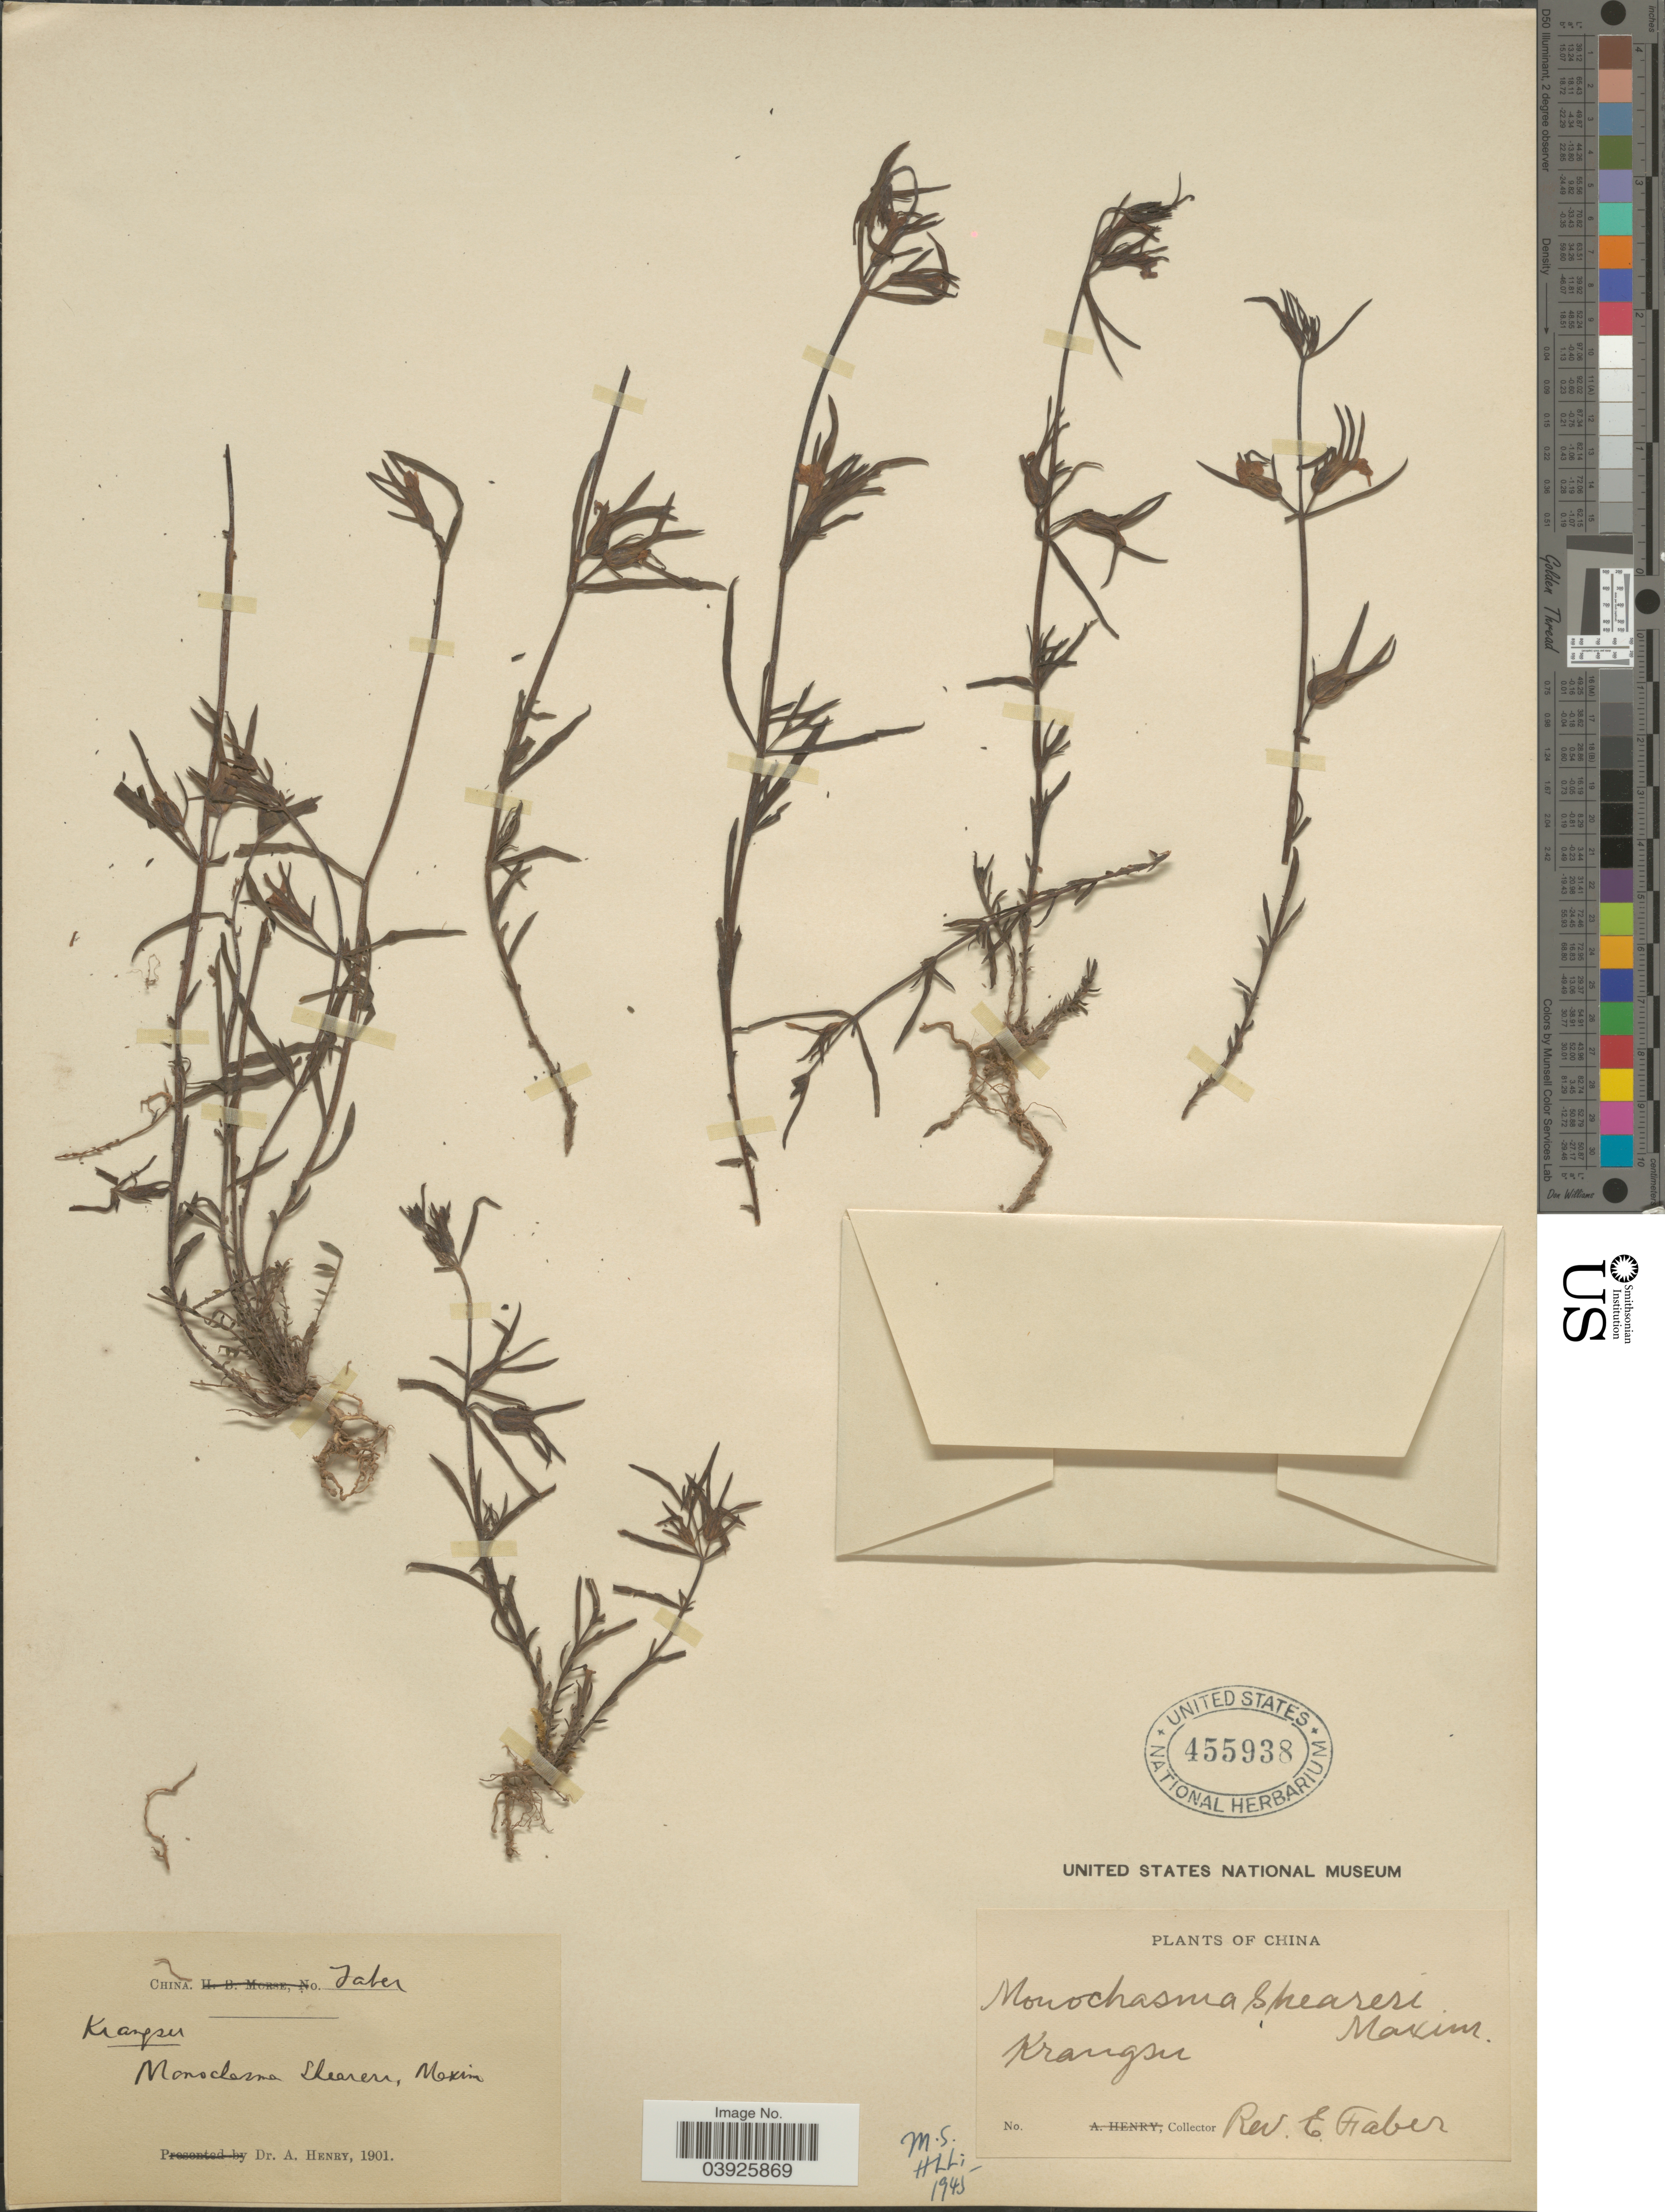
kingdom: Plantae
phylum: Tracheophyta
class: Magnoliopsida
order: Lamiales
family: Orobanchaceae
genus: Monochasma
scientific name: Monochasma sheareri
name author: (S. Moore) Maxim. ex Franch. & Sav.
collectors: E. Faber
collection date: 1901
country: China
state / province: Jiangsu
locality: Kiangsu.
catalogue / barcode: US 455938